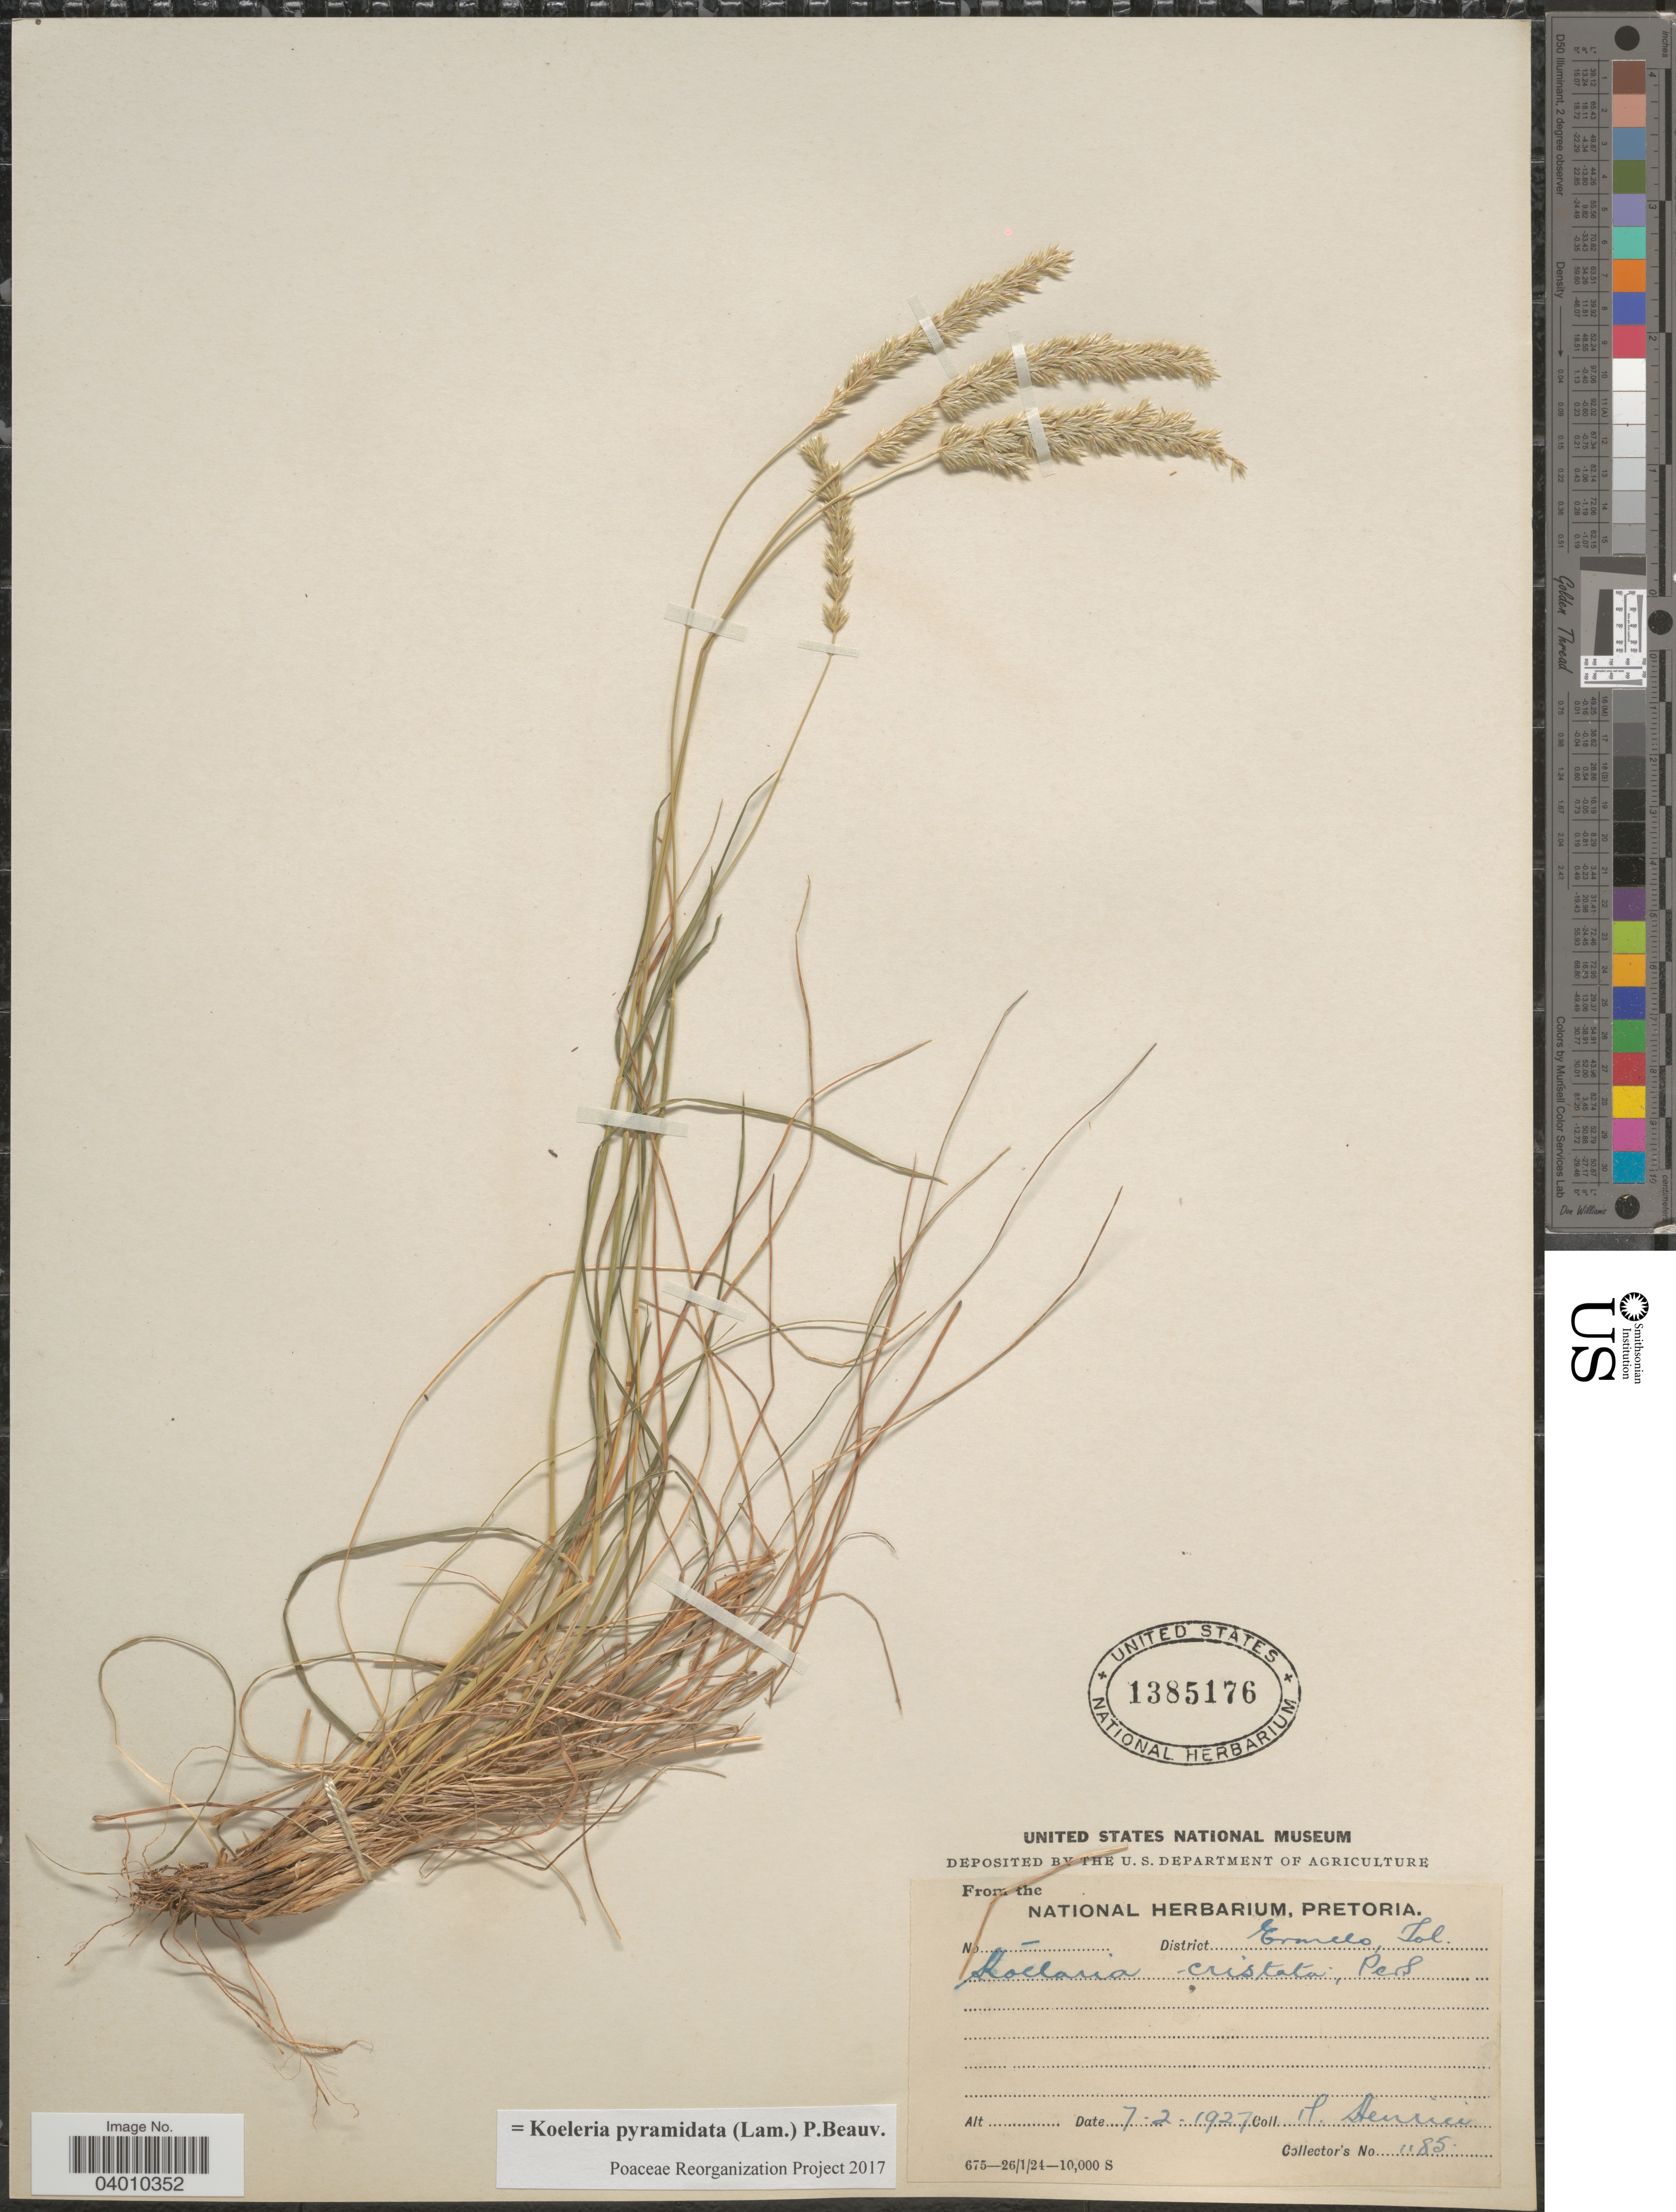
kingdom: Plantae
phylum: Tracheophyta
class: Liliopsida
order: Poales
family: Poaceae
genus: Koeleria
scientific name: Koeleria pyramidata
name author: (Lam.) P. Beauv.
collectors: M. Henrici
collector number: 1185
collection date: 1927-02-07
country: South Africa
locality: District Ermelo, Tvl.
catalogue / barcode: US 1385176